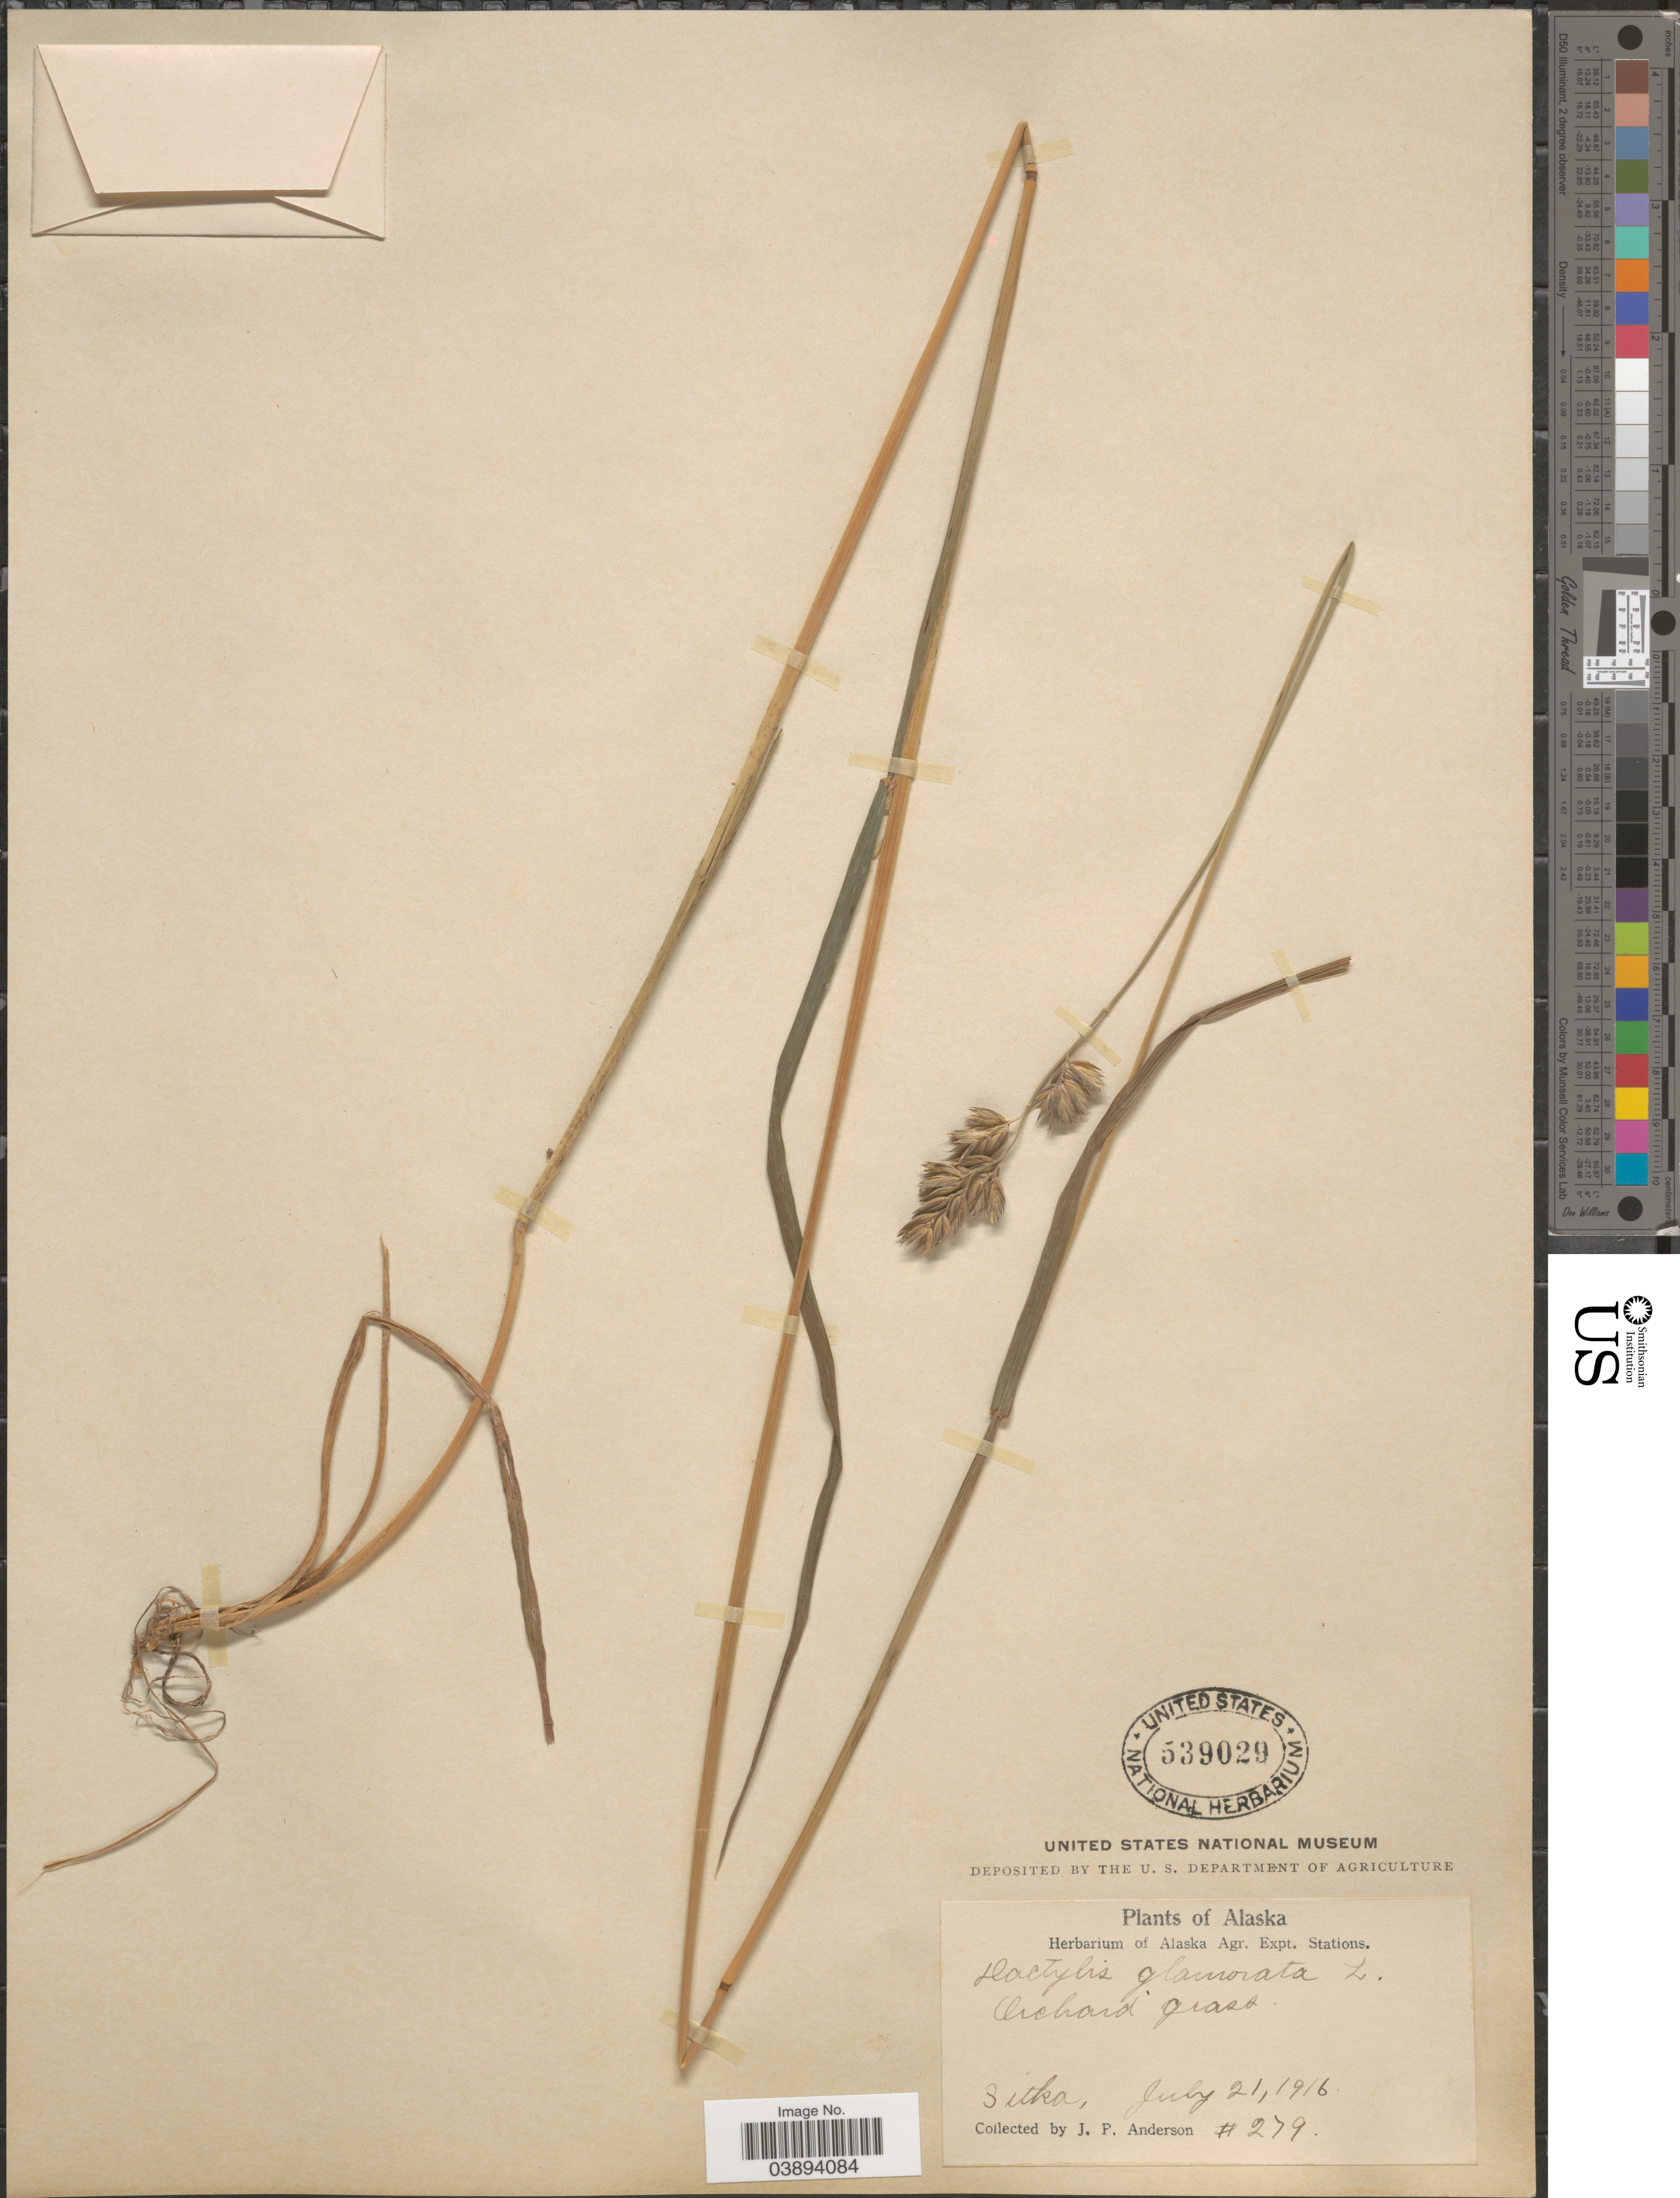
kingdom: Plantae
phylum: Tracheophyta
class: Liliopsida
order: Poales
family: Poaceae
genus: Dactylis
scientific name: Dactylis glomerata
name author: L.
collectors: J. P. Anderson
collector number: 279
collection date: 1916-07-21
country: United States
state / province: Alaska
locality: Sitka.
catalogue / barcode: US 539029